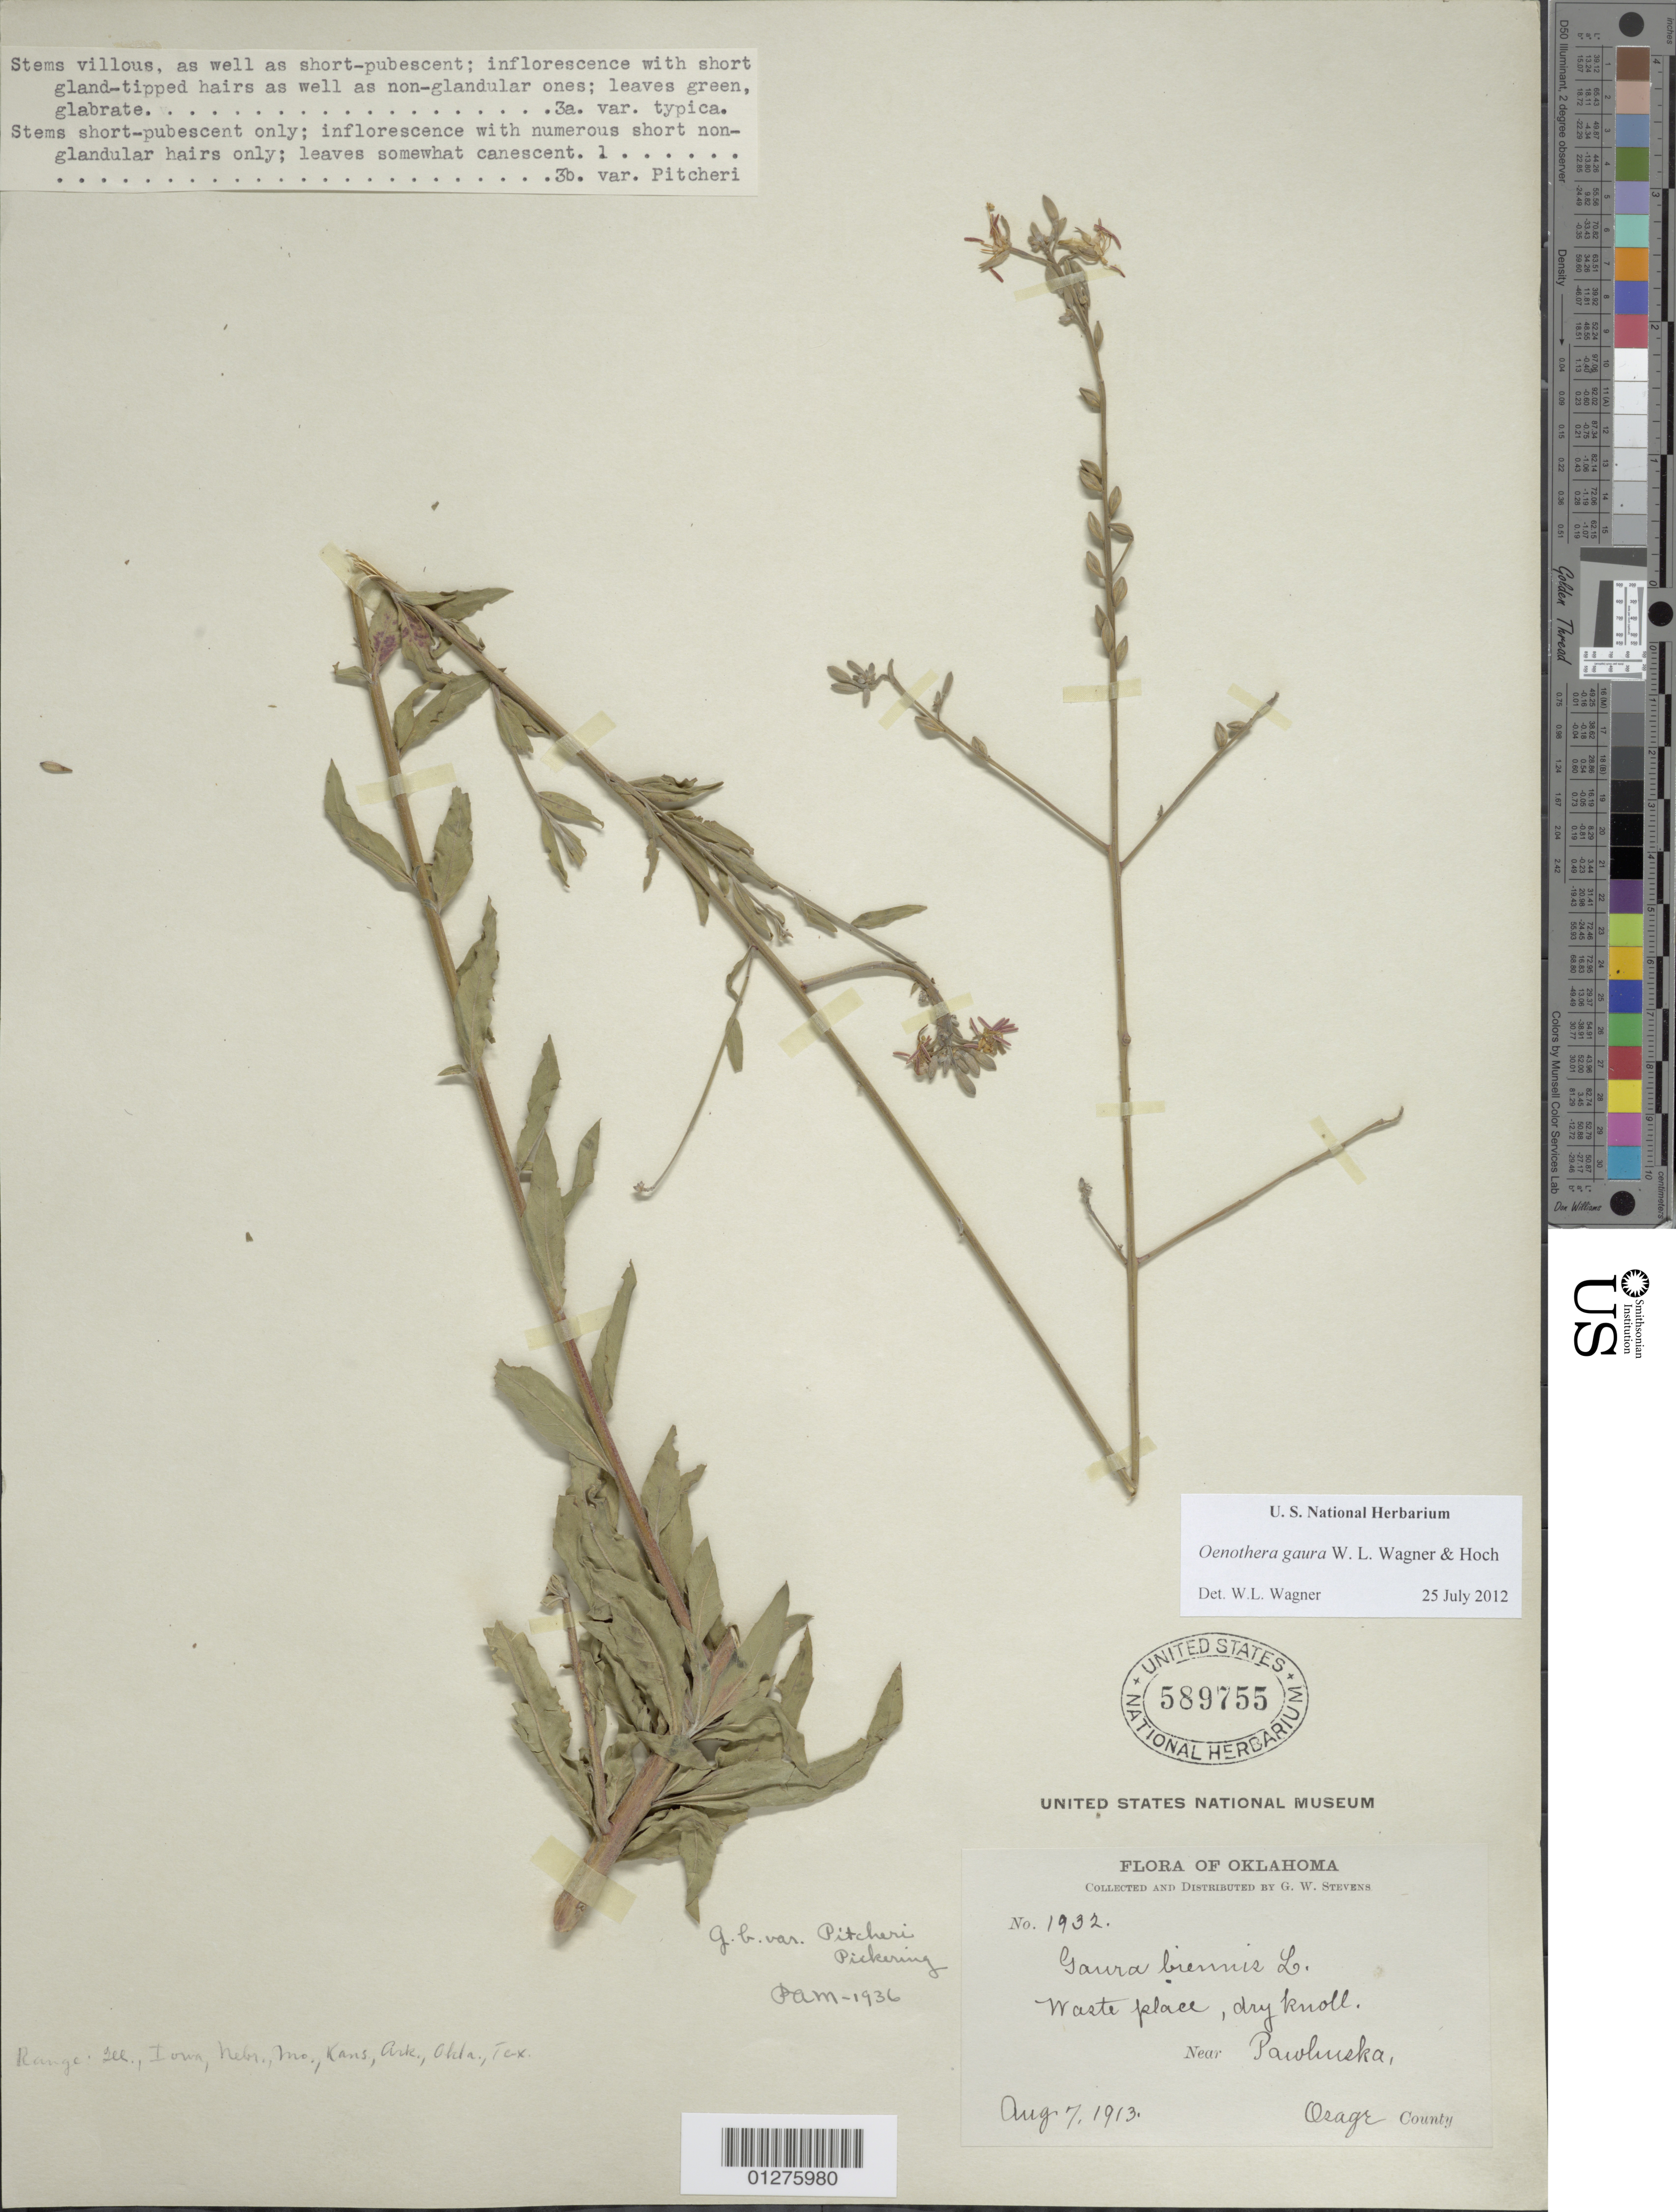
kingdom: Plantae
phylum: Tracheophyta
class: Magnoliopsida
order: Myrtales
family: Onagraceae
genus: Oenothera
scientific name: Oenothera gaura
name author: W.L. Wagner & Hoch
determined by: Wagner, W. L., (BOT), Smithsonian Institution - National Museum of Natural History (UNITED STATES)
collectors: G. W. Stevens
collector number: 1932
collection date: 1913-08-07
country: United States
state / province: Oklahoma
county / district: Osage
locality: Pawhuska.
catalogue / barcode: US 589755